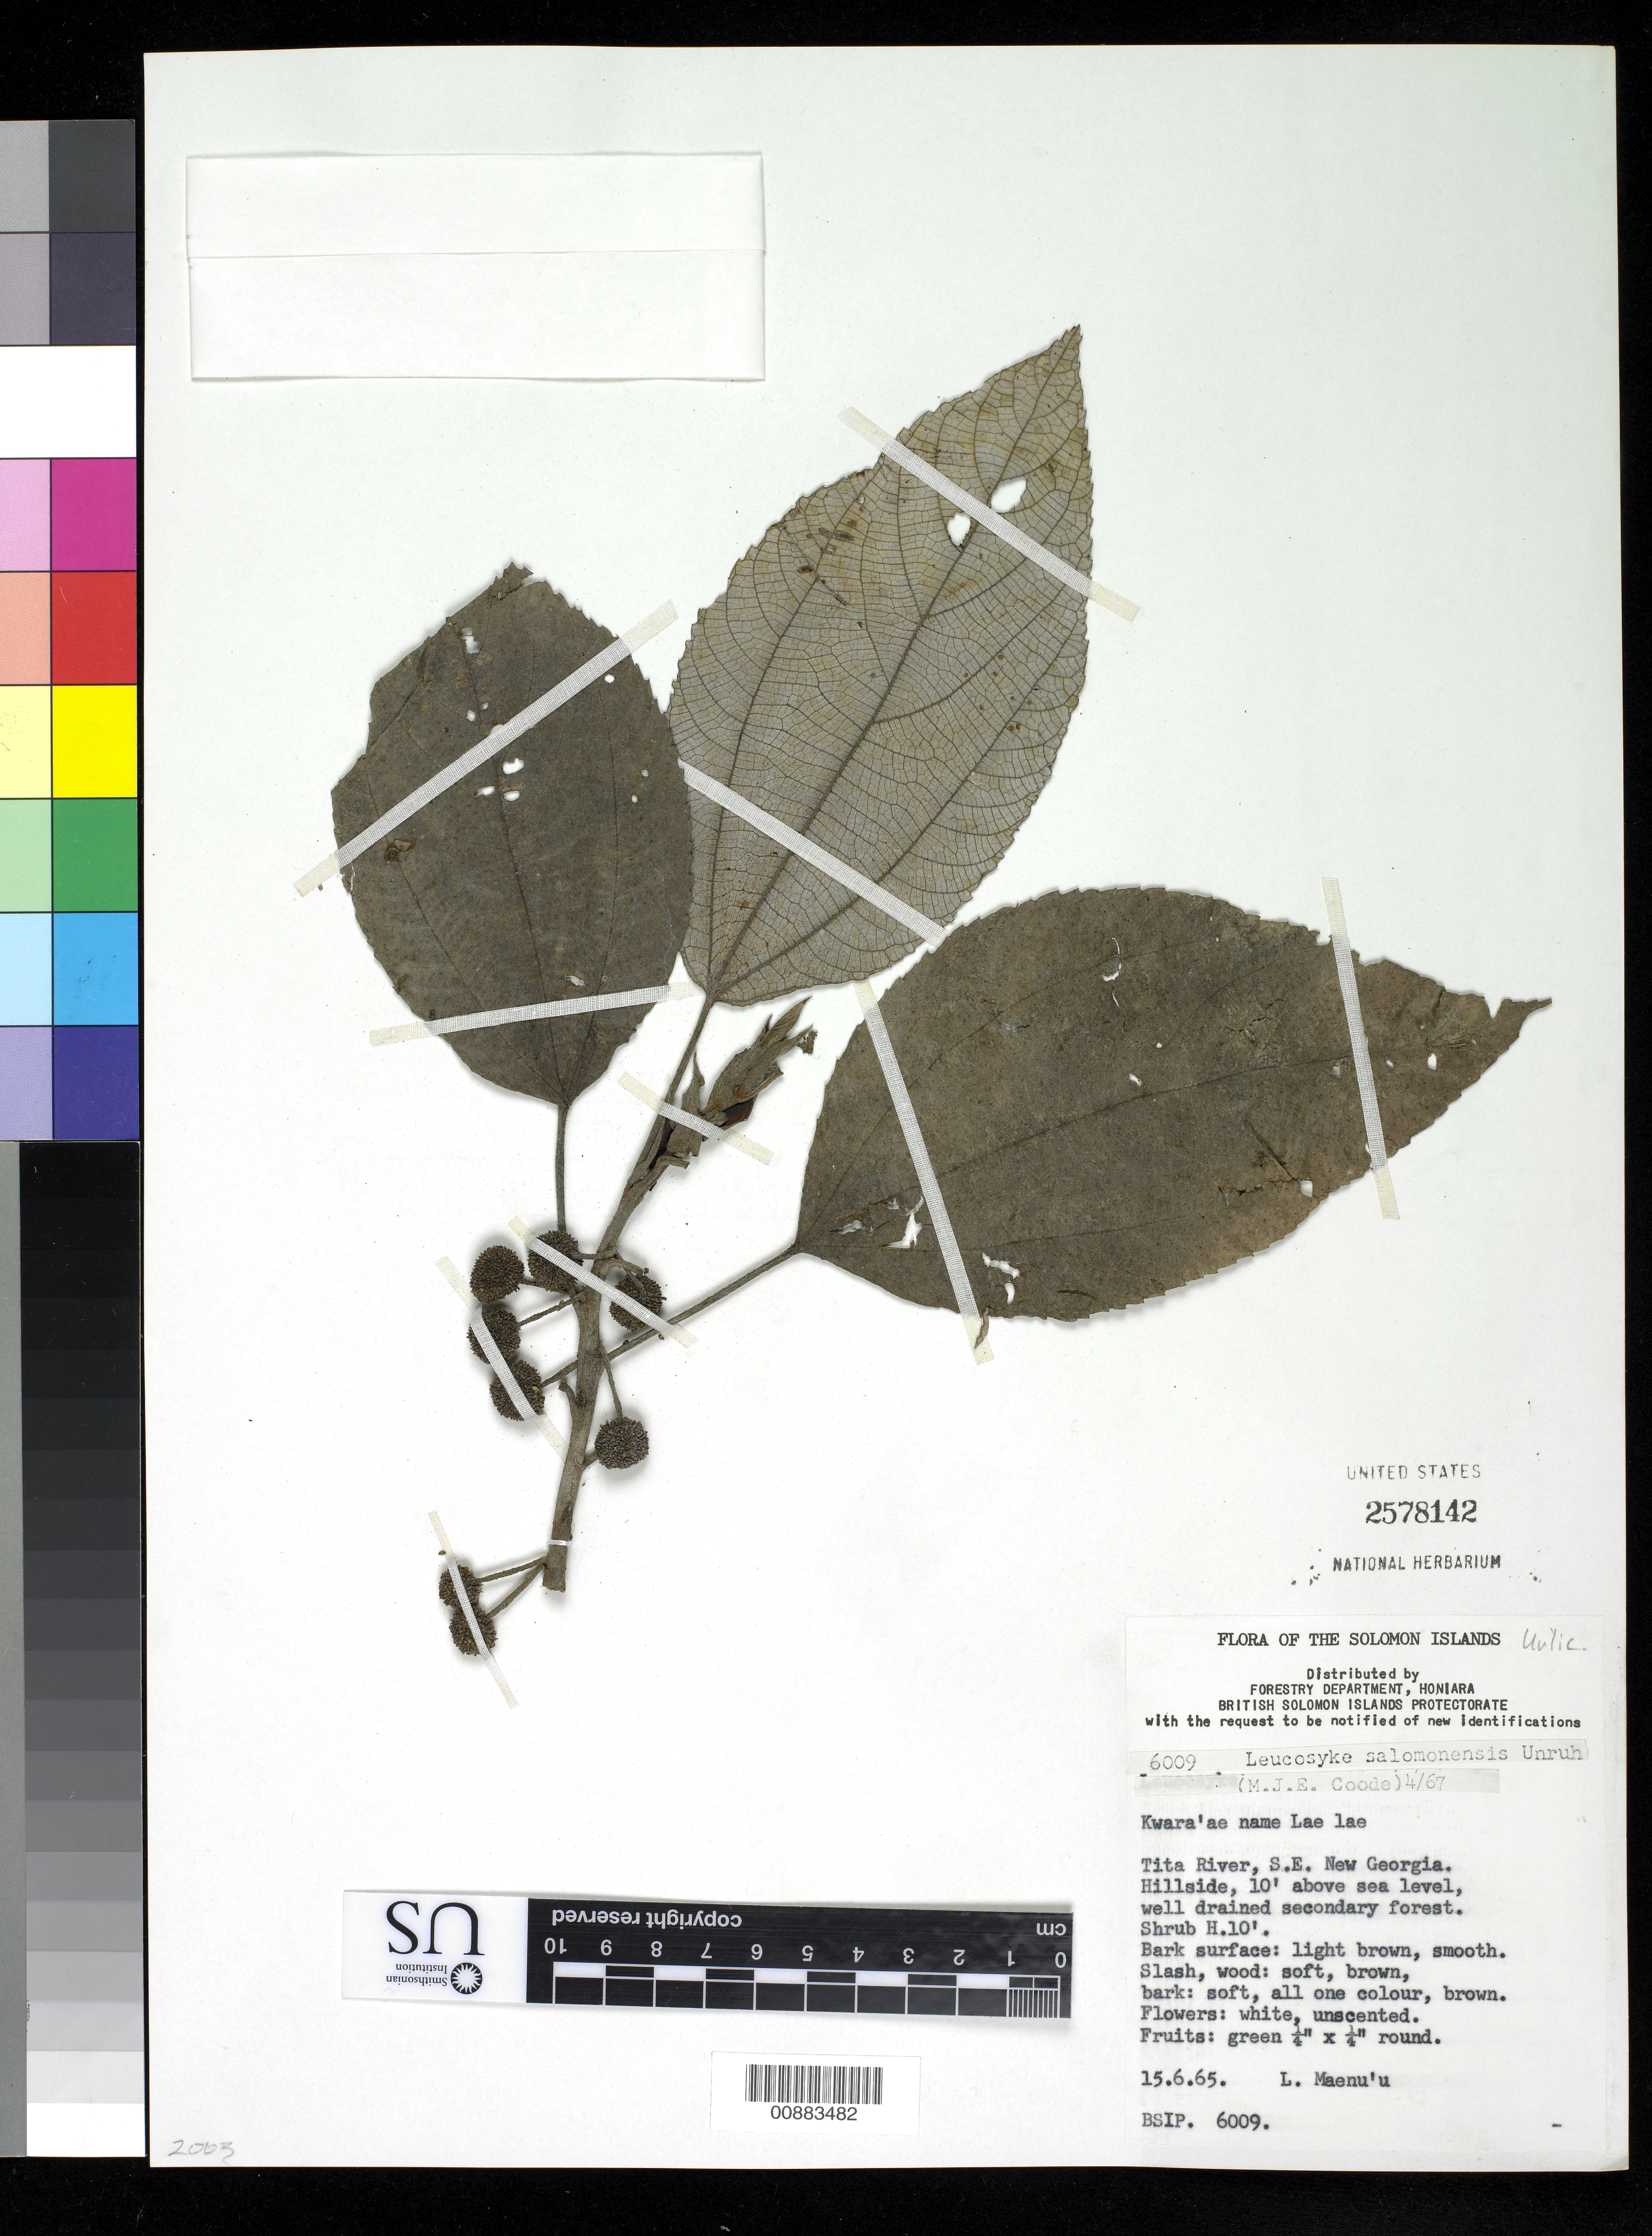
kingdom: Plantae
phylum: Tracheophyta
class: Magnoliopsida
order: Rosales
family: Urticaceae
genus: Leucosyke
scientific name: Leucosyke salomonensis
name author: Unruh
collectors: L. Maenu'u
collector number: BSIP 6009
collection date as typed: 15 Jun 1965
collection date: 1965-06-15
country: Solomon Islands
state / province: Western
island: New Georgia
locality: Tita River, Hillside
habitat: well drained secondary forest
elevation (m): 3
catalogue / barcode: US 2578142